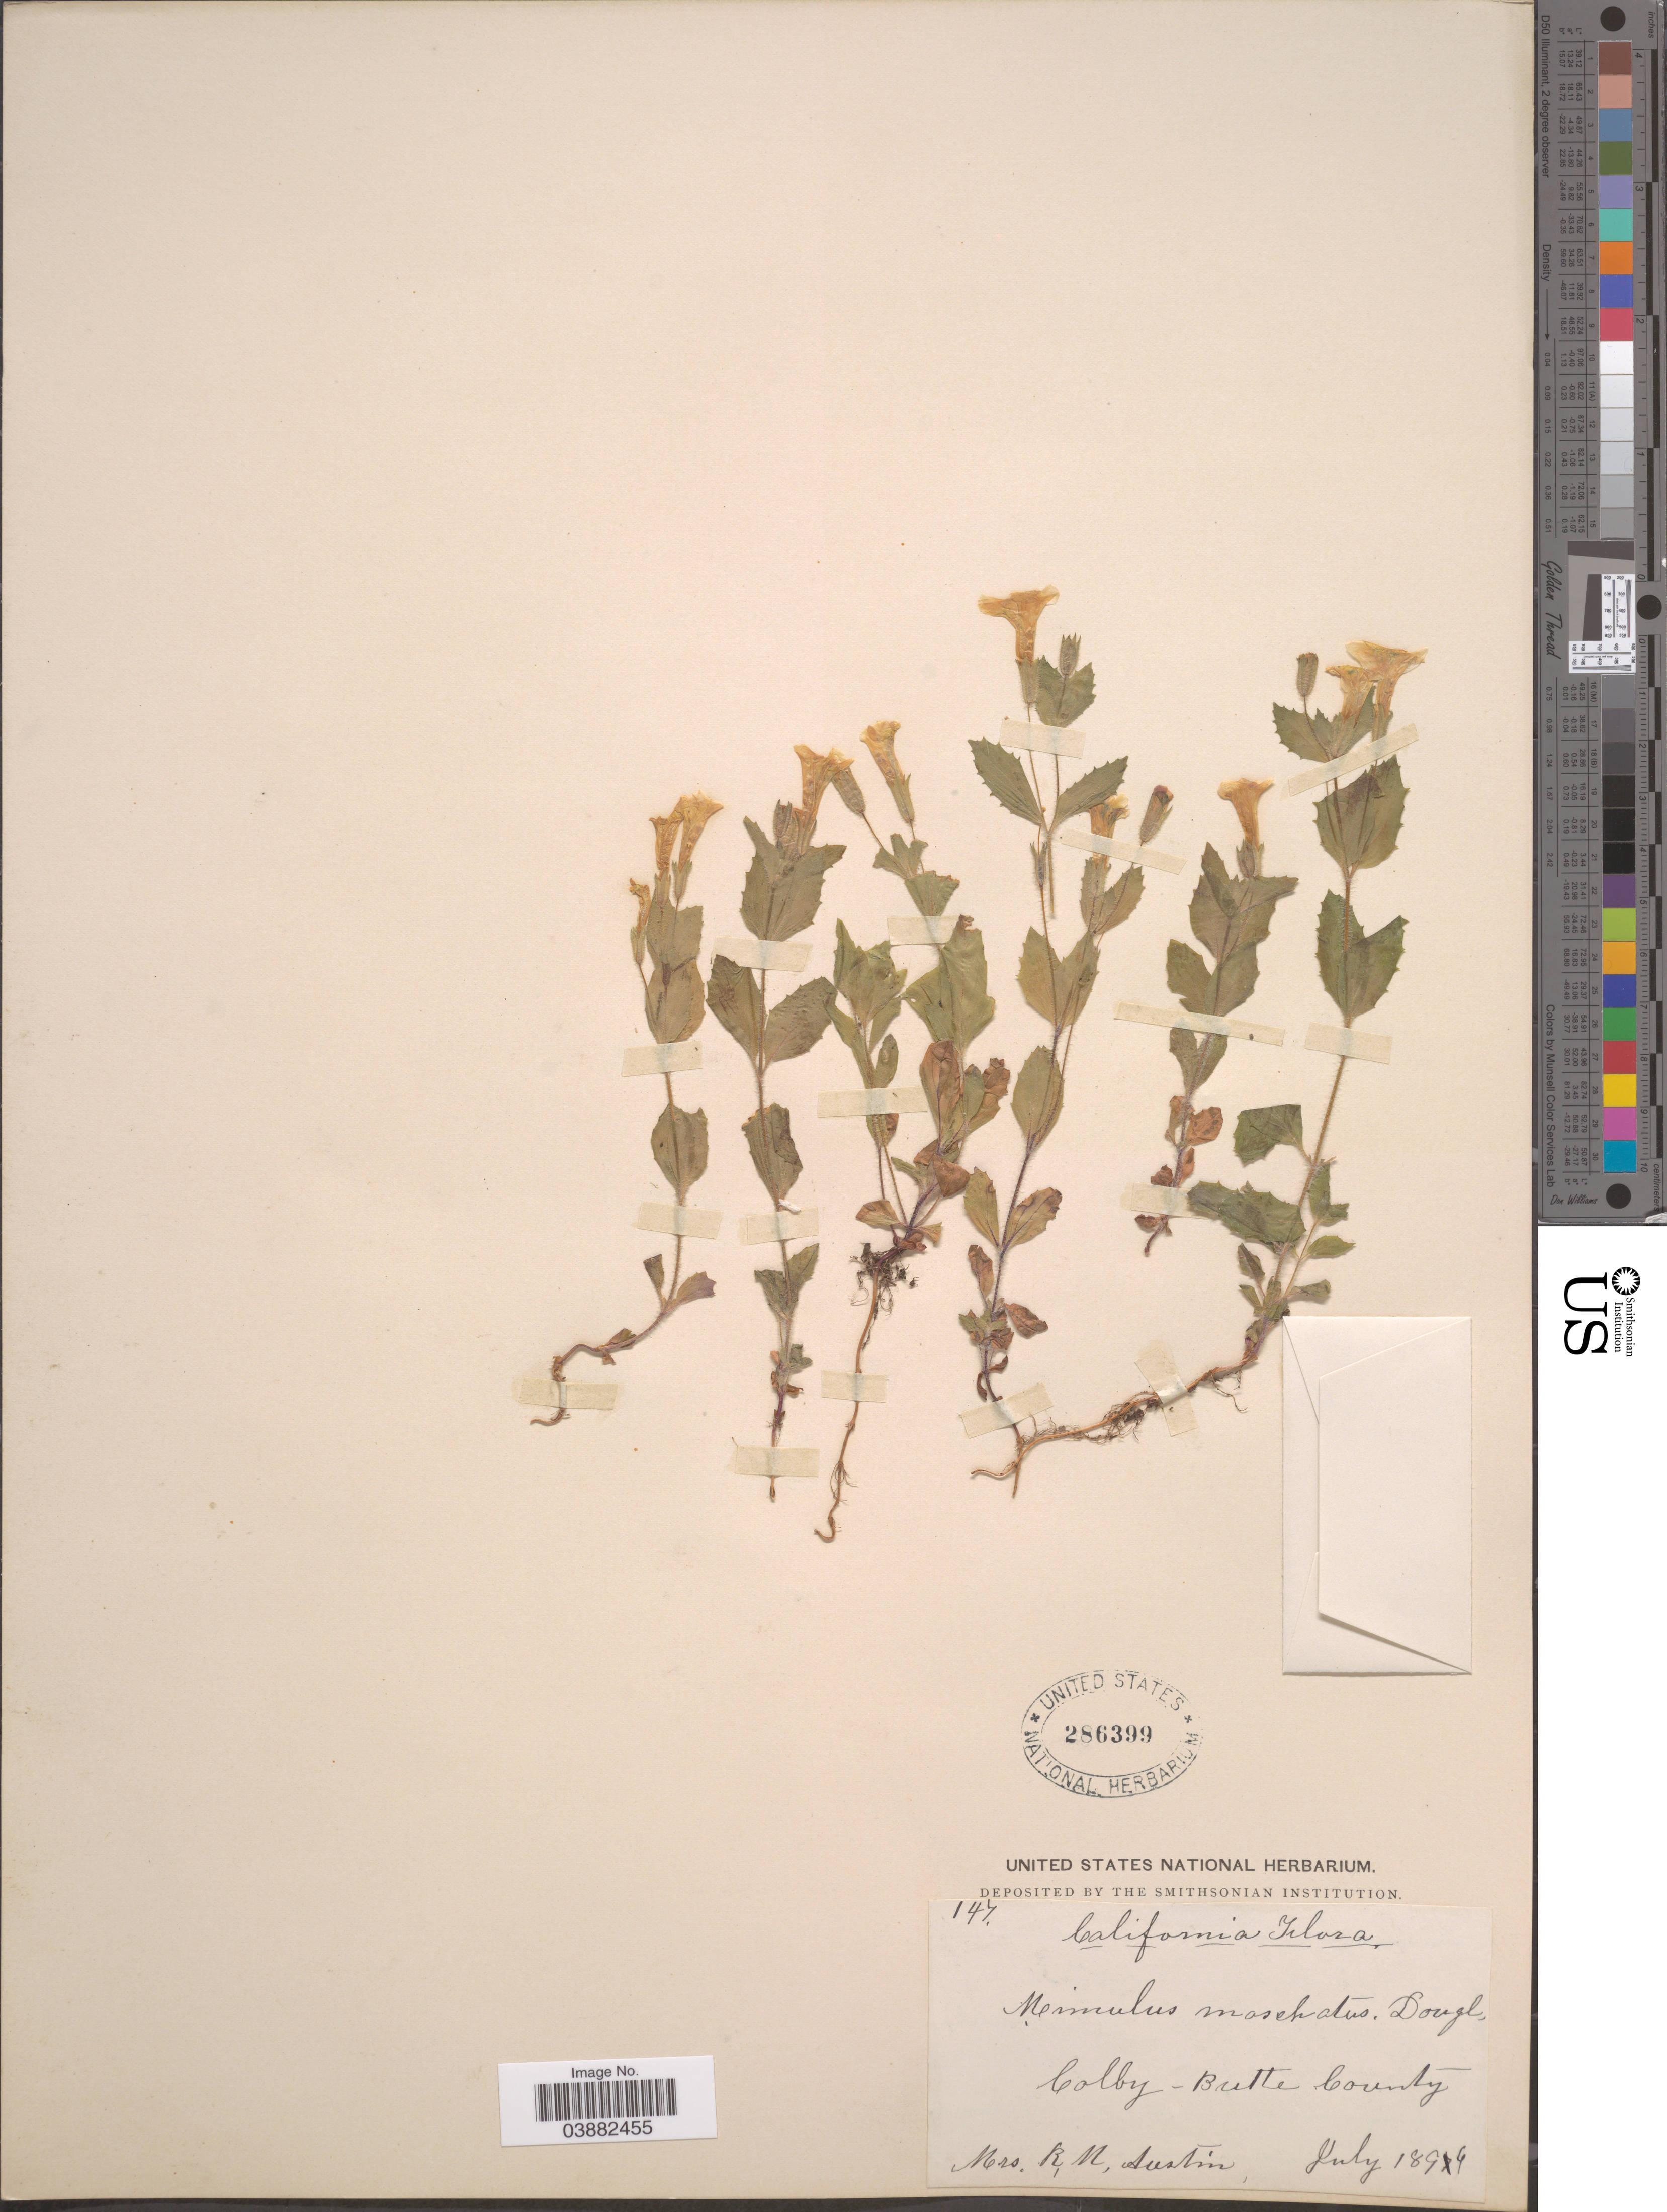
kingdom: Plantae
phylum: Tracheophyta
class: Magnoliopsida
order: Lamiales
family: Phrymaceae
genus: Mimulus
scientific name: Mimulus moniliformis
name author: Greene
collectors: R. Austin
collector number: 147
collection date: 1894-07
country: United States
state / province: California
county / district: Butte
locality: Colby - Butte County.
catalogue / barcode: US 286399